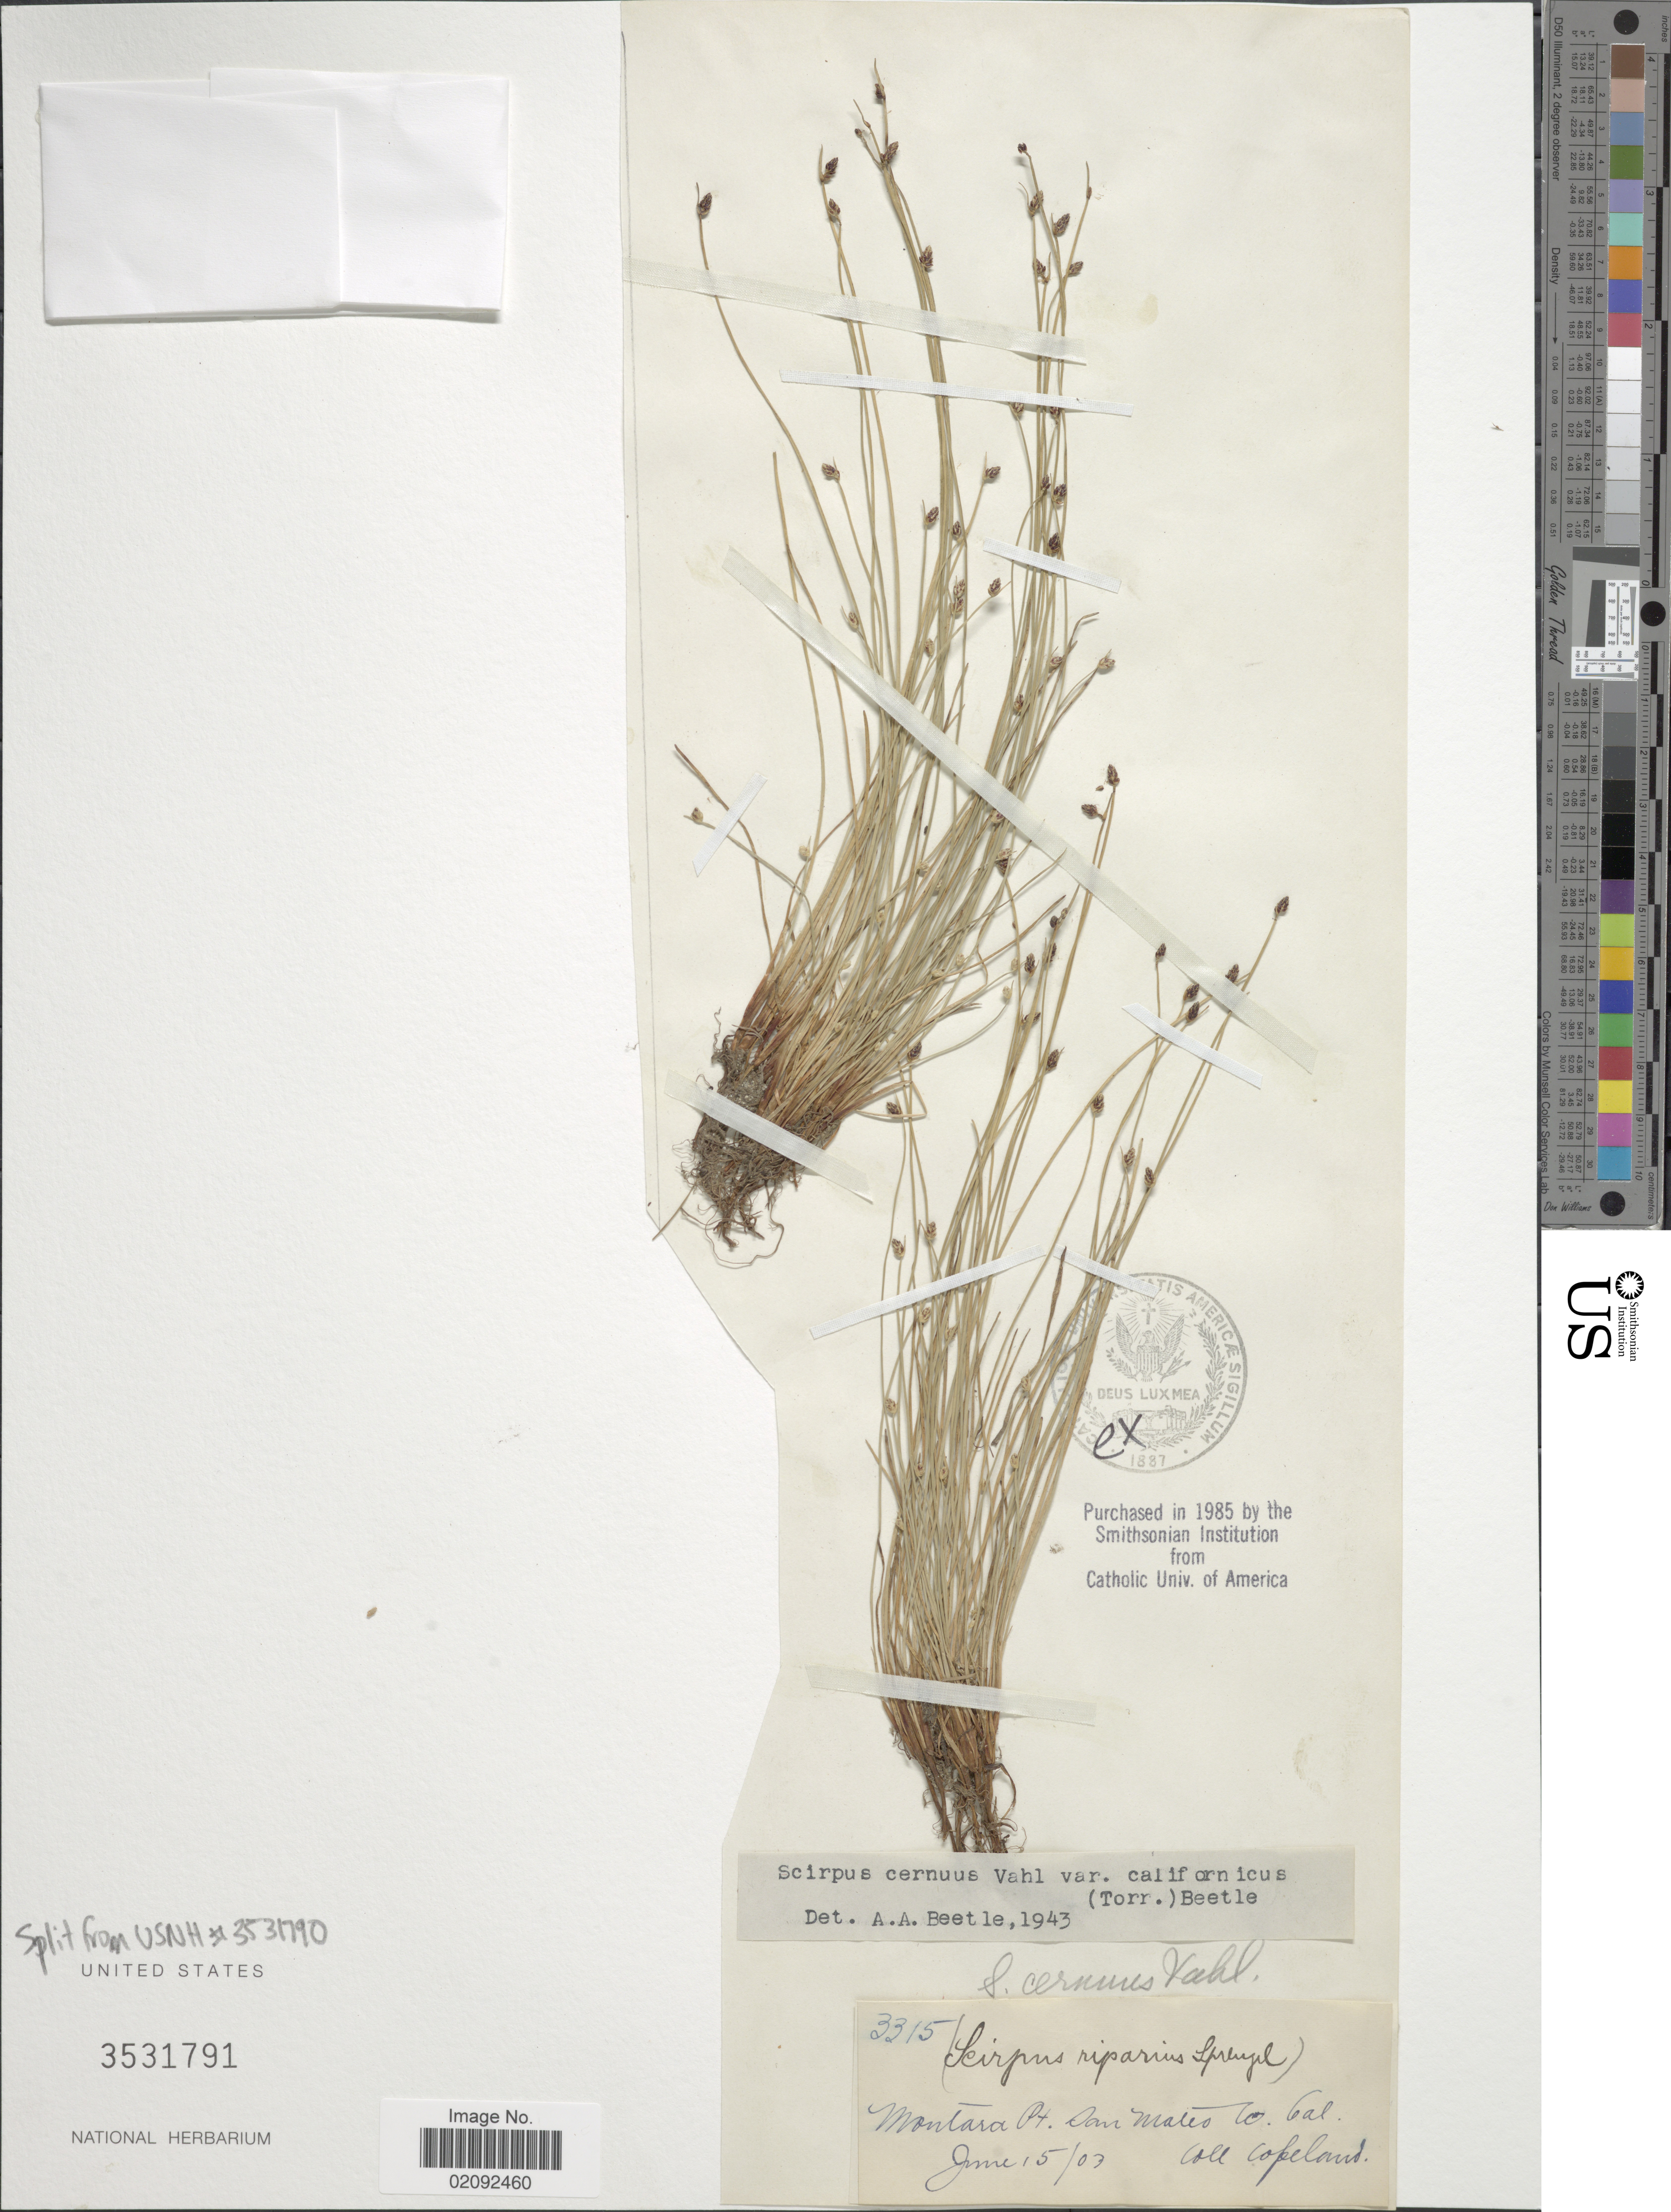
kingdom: Plantae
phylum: Tracheophyta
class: Liliopsida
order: Poales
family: Cyperaceae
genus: Isolepis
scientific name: Isolepis cernua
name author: (Vahl) Roem. & Schult.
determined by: Strong, Mark T., (BOT), Smithsonian Institution - National Museum of Natural History (UNITED STATES)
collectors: -- Copeland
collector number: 3315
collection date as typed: Transcribed d/m/y: 15/6/3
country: United States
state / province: California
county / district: San Mateo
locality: Montara Pt. San Mateo Co.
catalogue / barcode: US 3531791